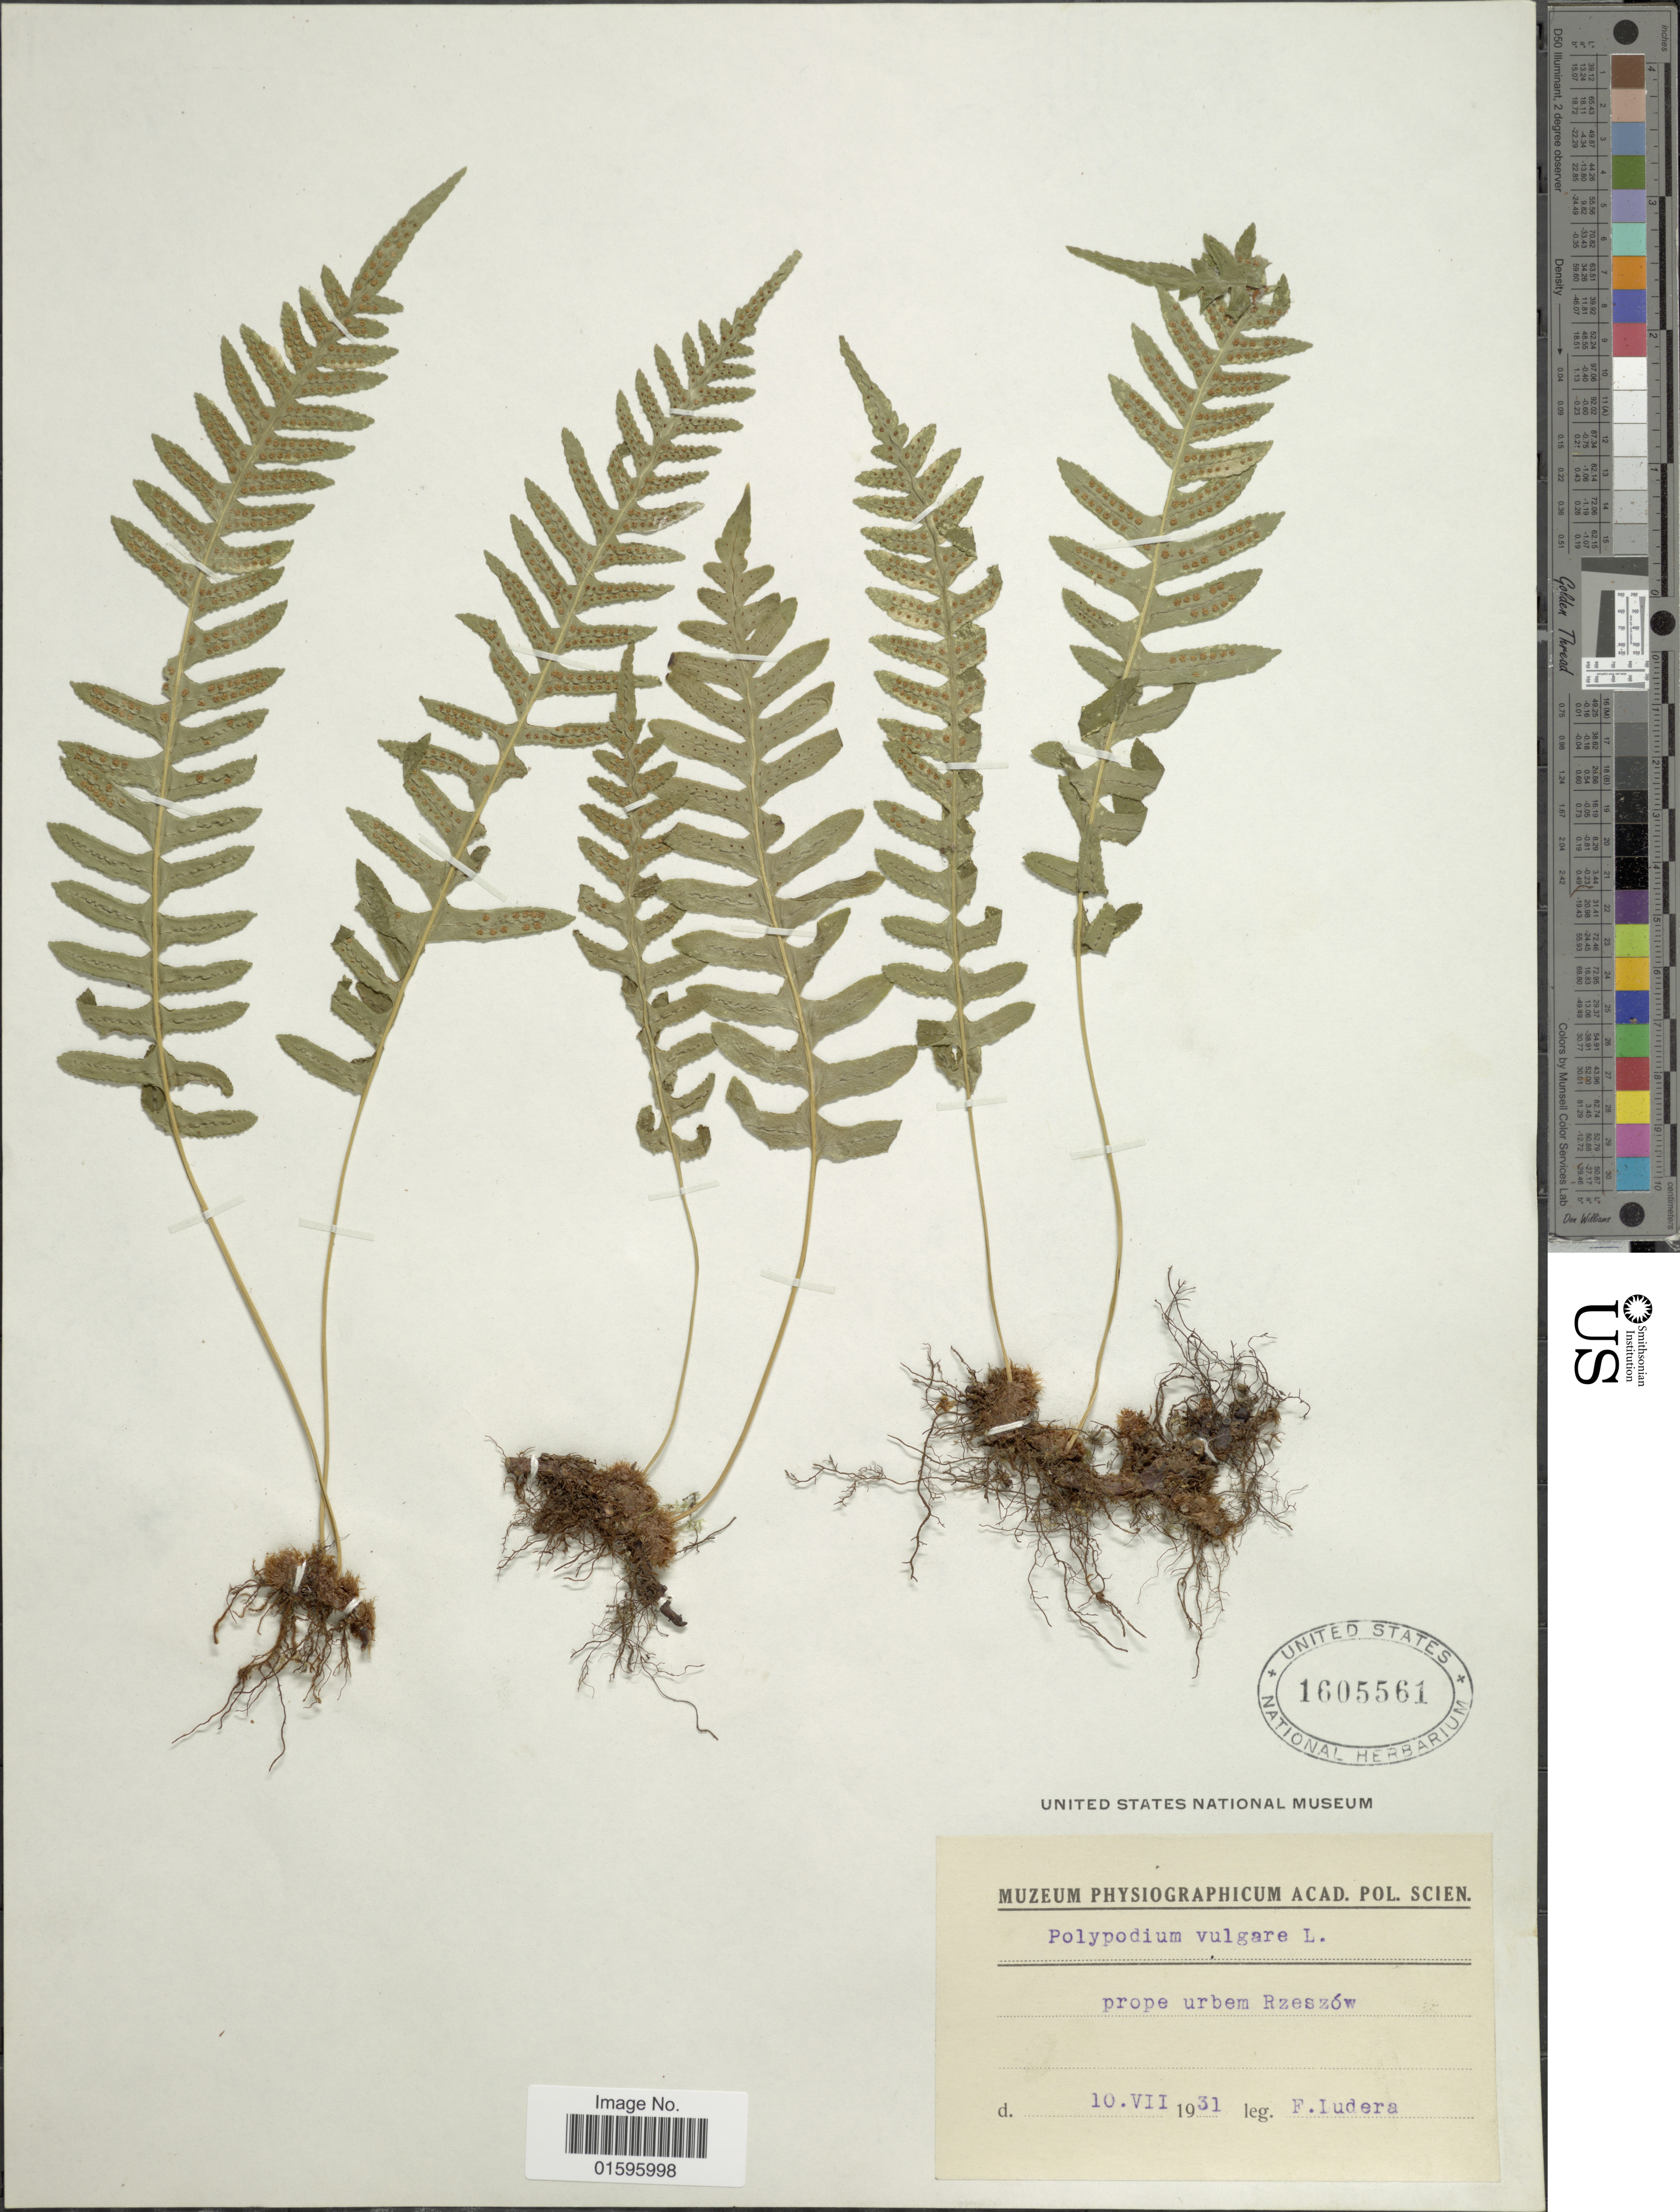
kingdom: Plantae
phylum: Tracheophyta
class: Polypodiopsida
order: Polypodiales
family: Polypodiaceae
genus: Polypodium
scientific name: Polypodium vulgare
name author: L.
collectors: F. Ludera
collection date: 1931-07-10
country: Poland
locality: Prope urbem Rzeszow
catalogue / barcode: US 1605561